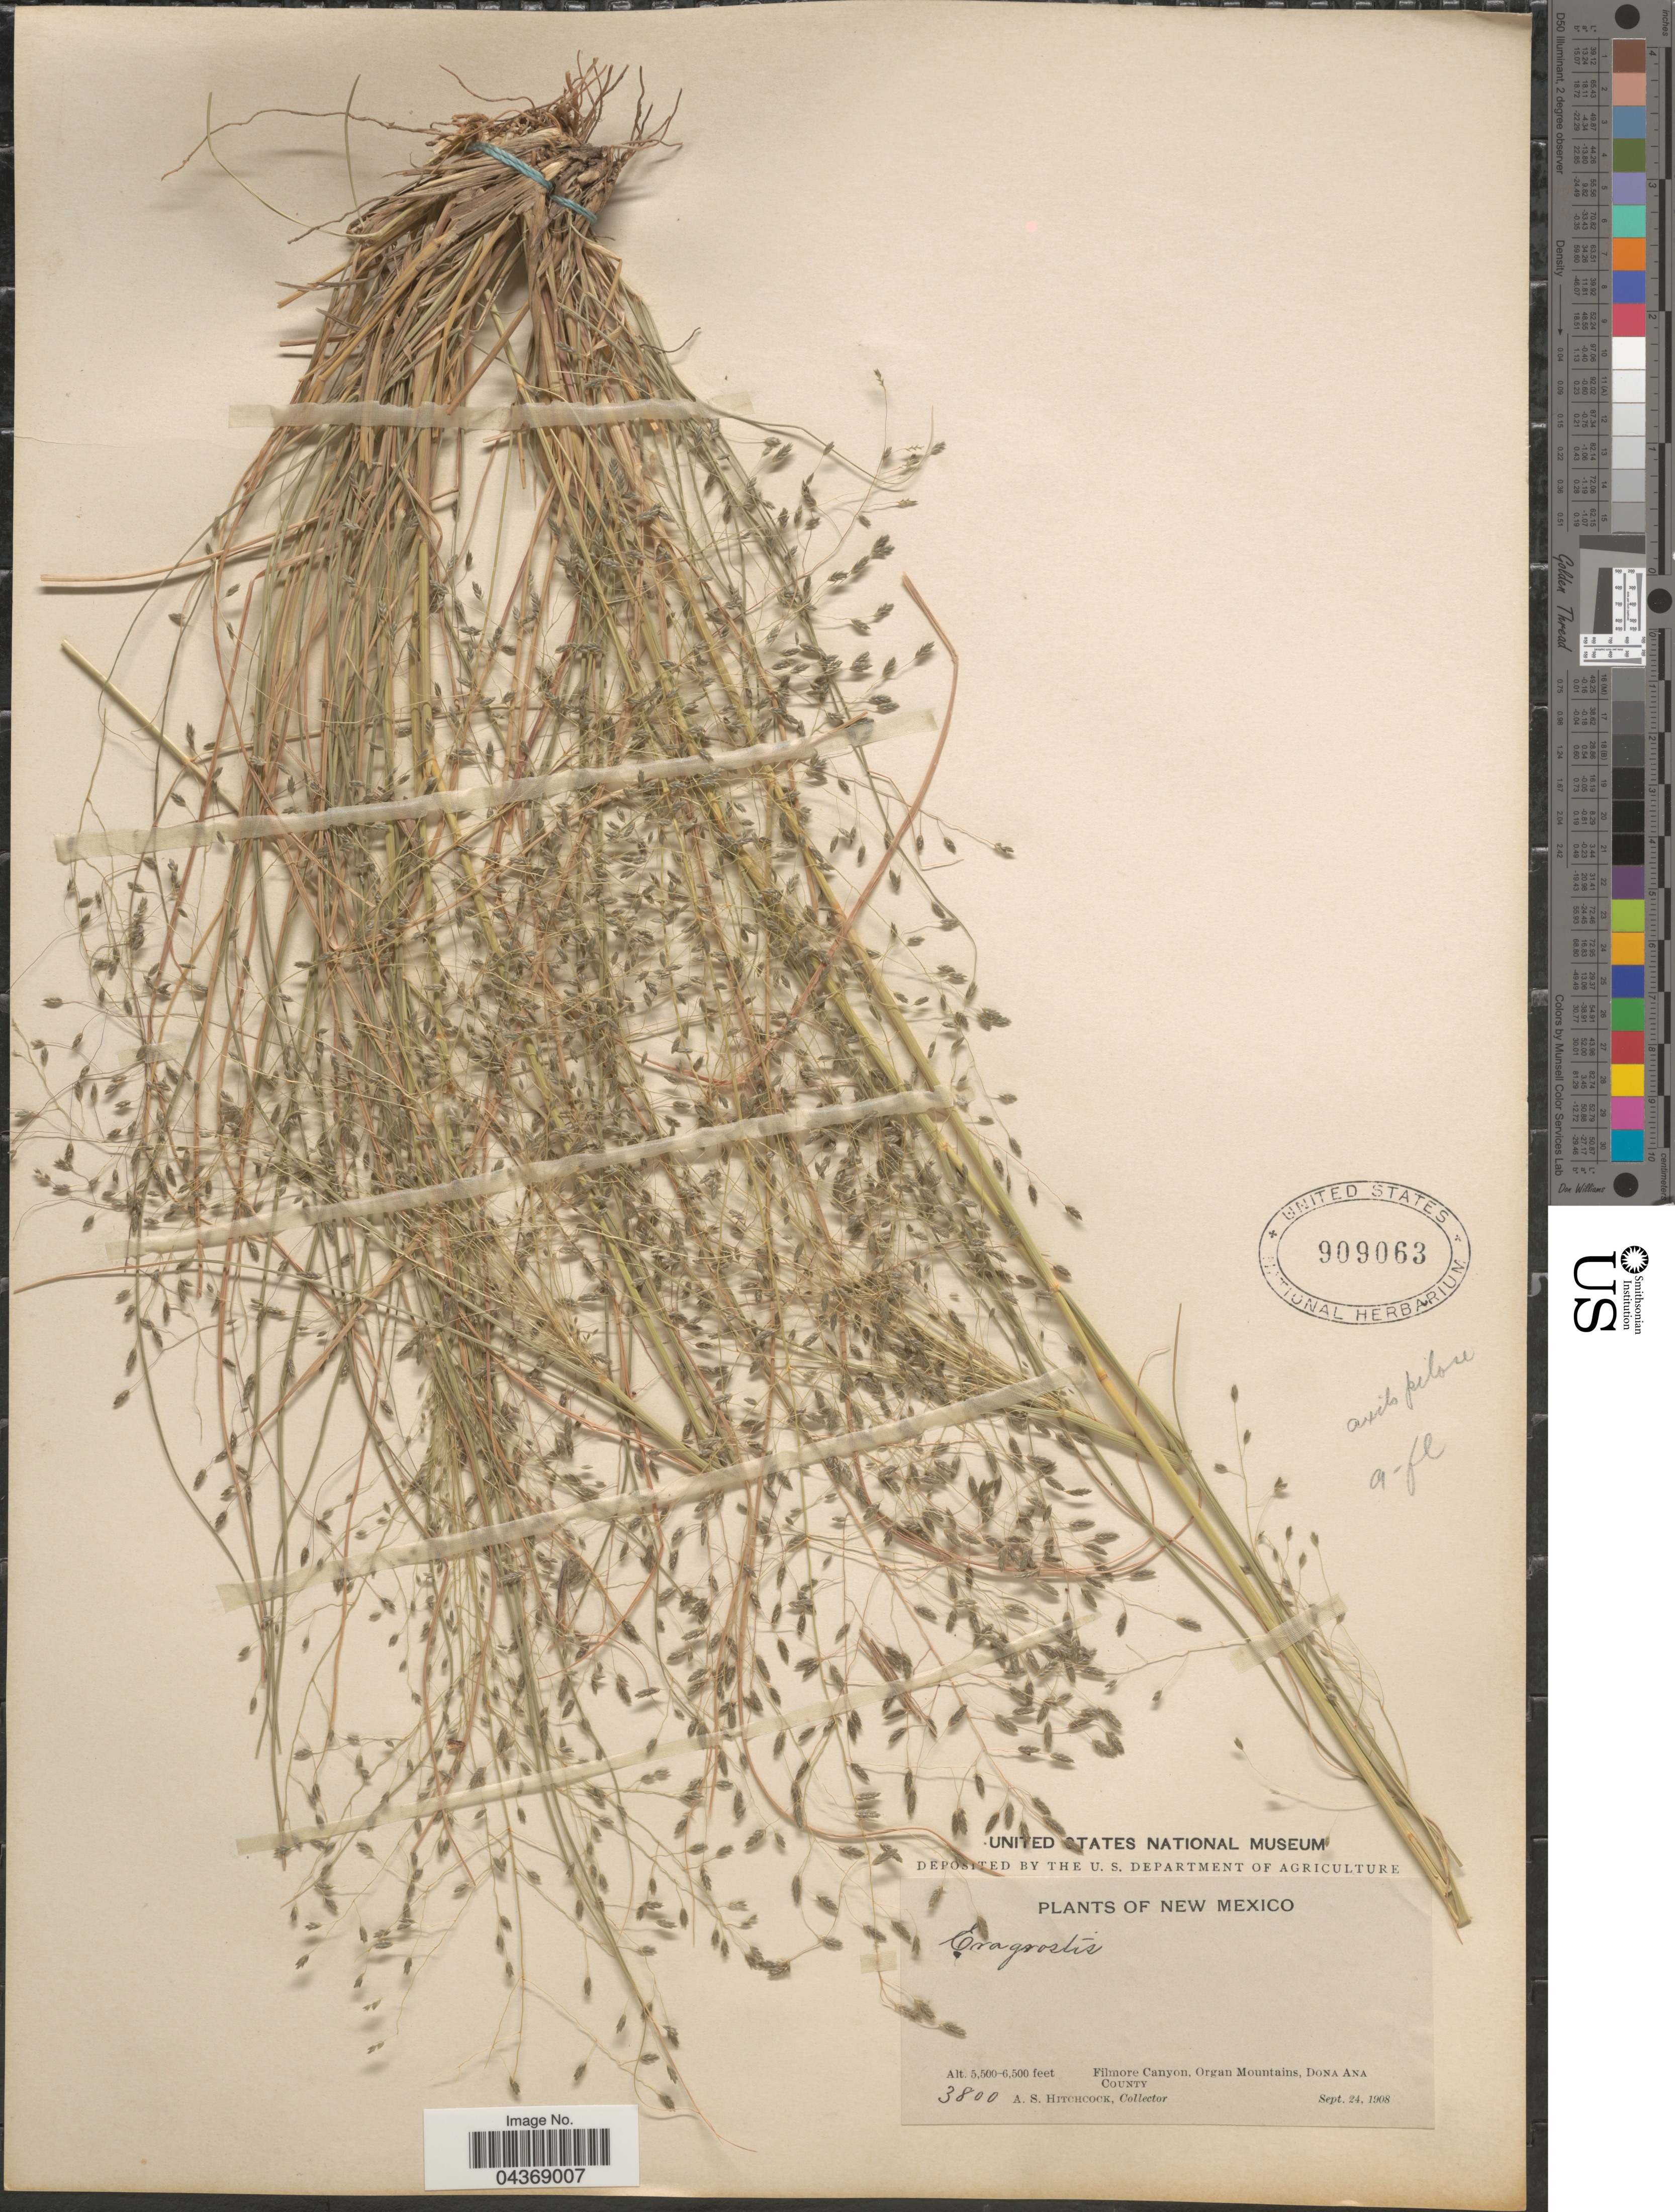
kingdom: Plantae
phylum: Tracheophyta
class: Liliopsida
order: Poales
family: Poaceae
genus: Eragrostis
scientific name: Eragrostis intermedia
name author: Hitchc.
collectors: A. S. Hitchcock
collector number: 3800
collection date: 1908-09-24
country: United States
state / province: New Mexico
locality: Filmore Canyon, Organ Mountains, Dona Ana County.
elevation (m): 1676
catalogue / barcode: US 909063